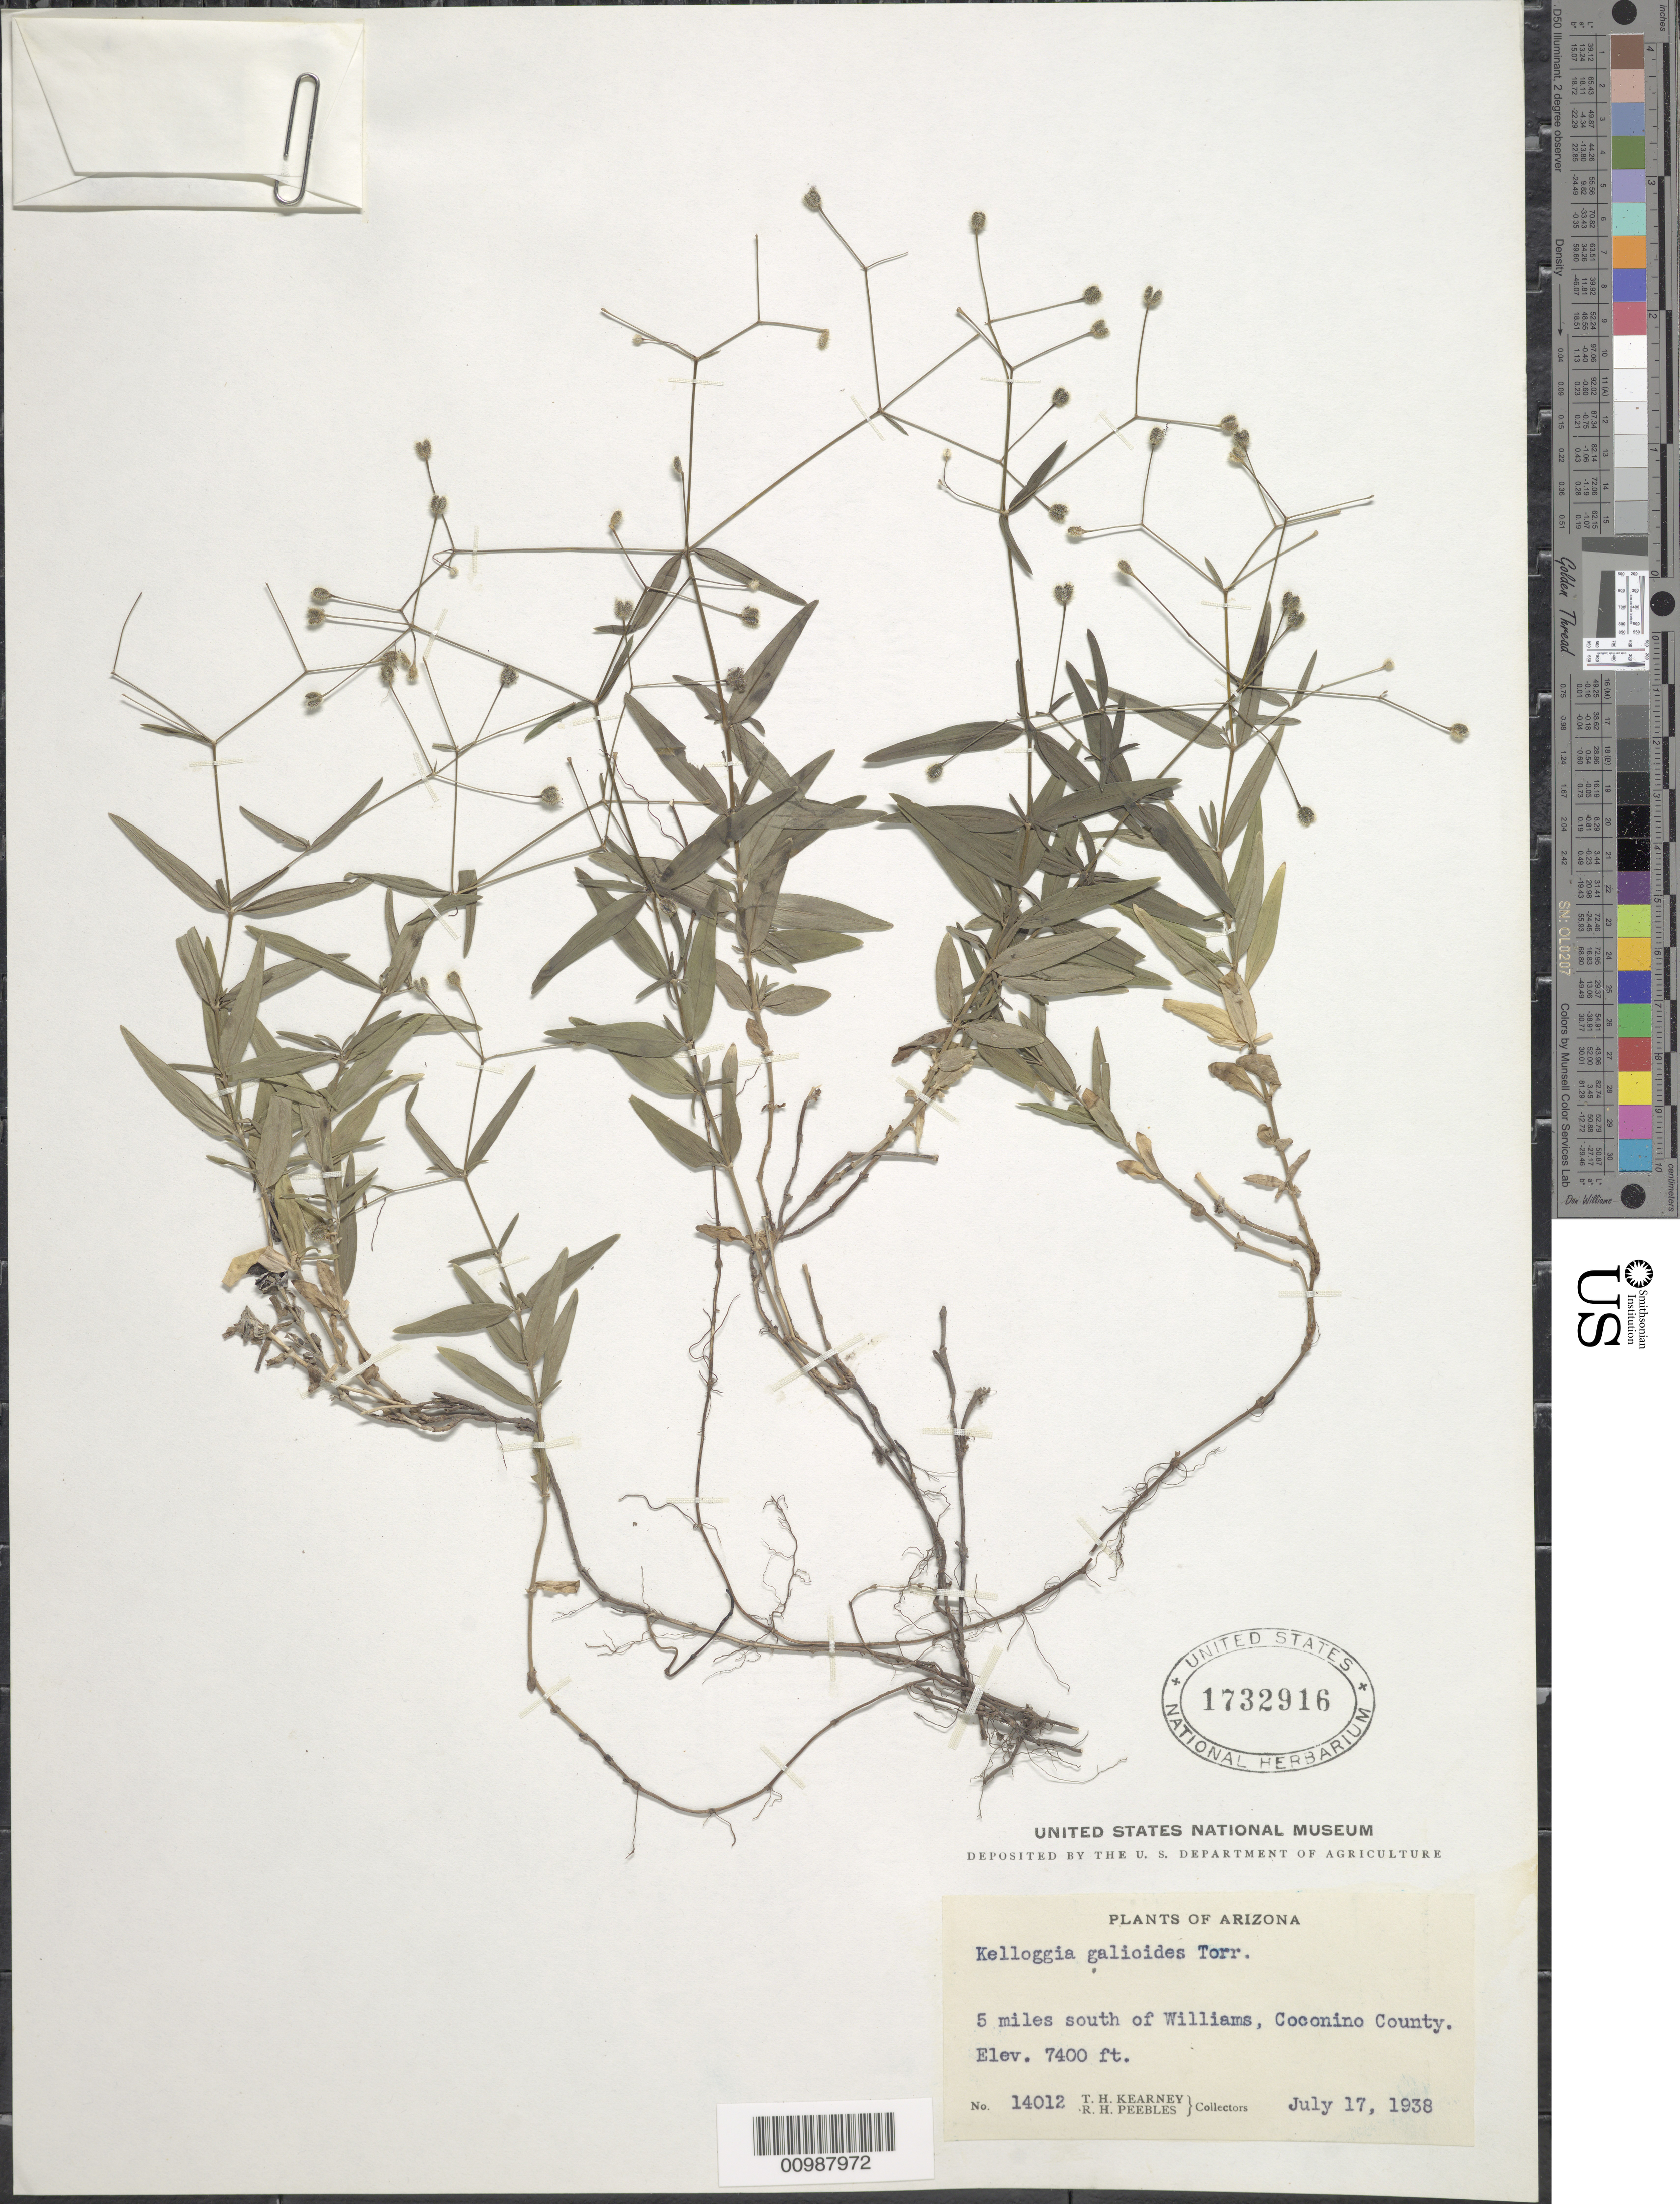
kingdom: Plantae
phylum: Tracheophyta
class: Magnoliopsida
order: Gentianales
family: Rubiaceae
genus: Kelloggia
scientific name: Kelloggia galioides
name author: Torr. in Wilkes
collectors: T. H. Kearney & R. H. Peebles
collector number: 14012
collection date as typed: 17 Jul 1938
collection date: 1938-07-17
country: United States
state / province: Arizona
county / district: Coconino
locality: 5 miles S of Williams.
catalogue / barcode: US 1732916